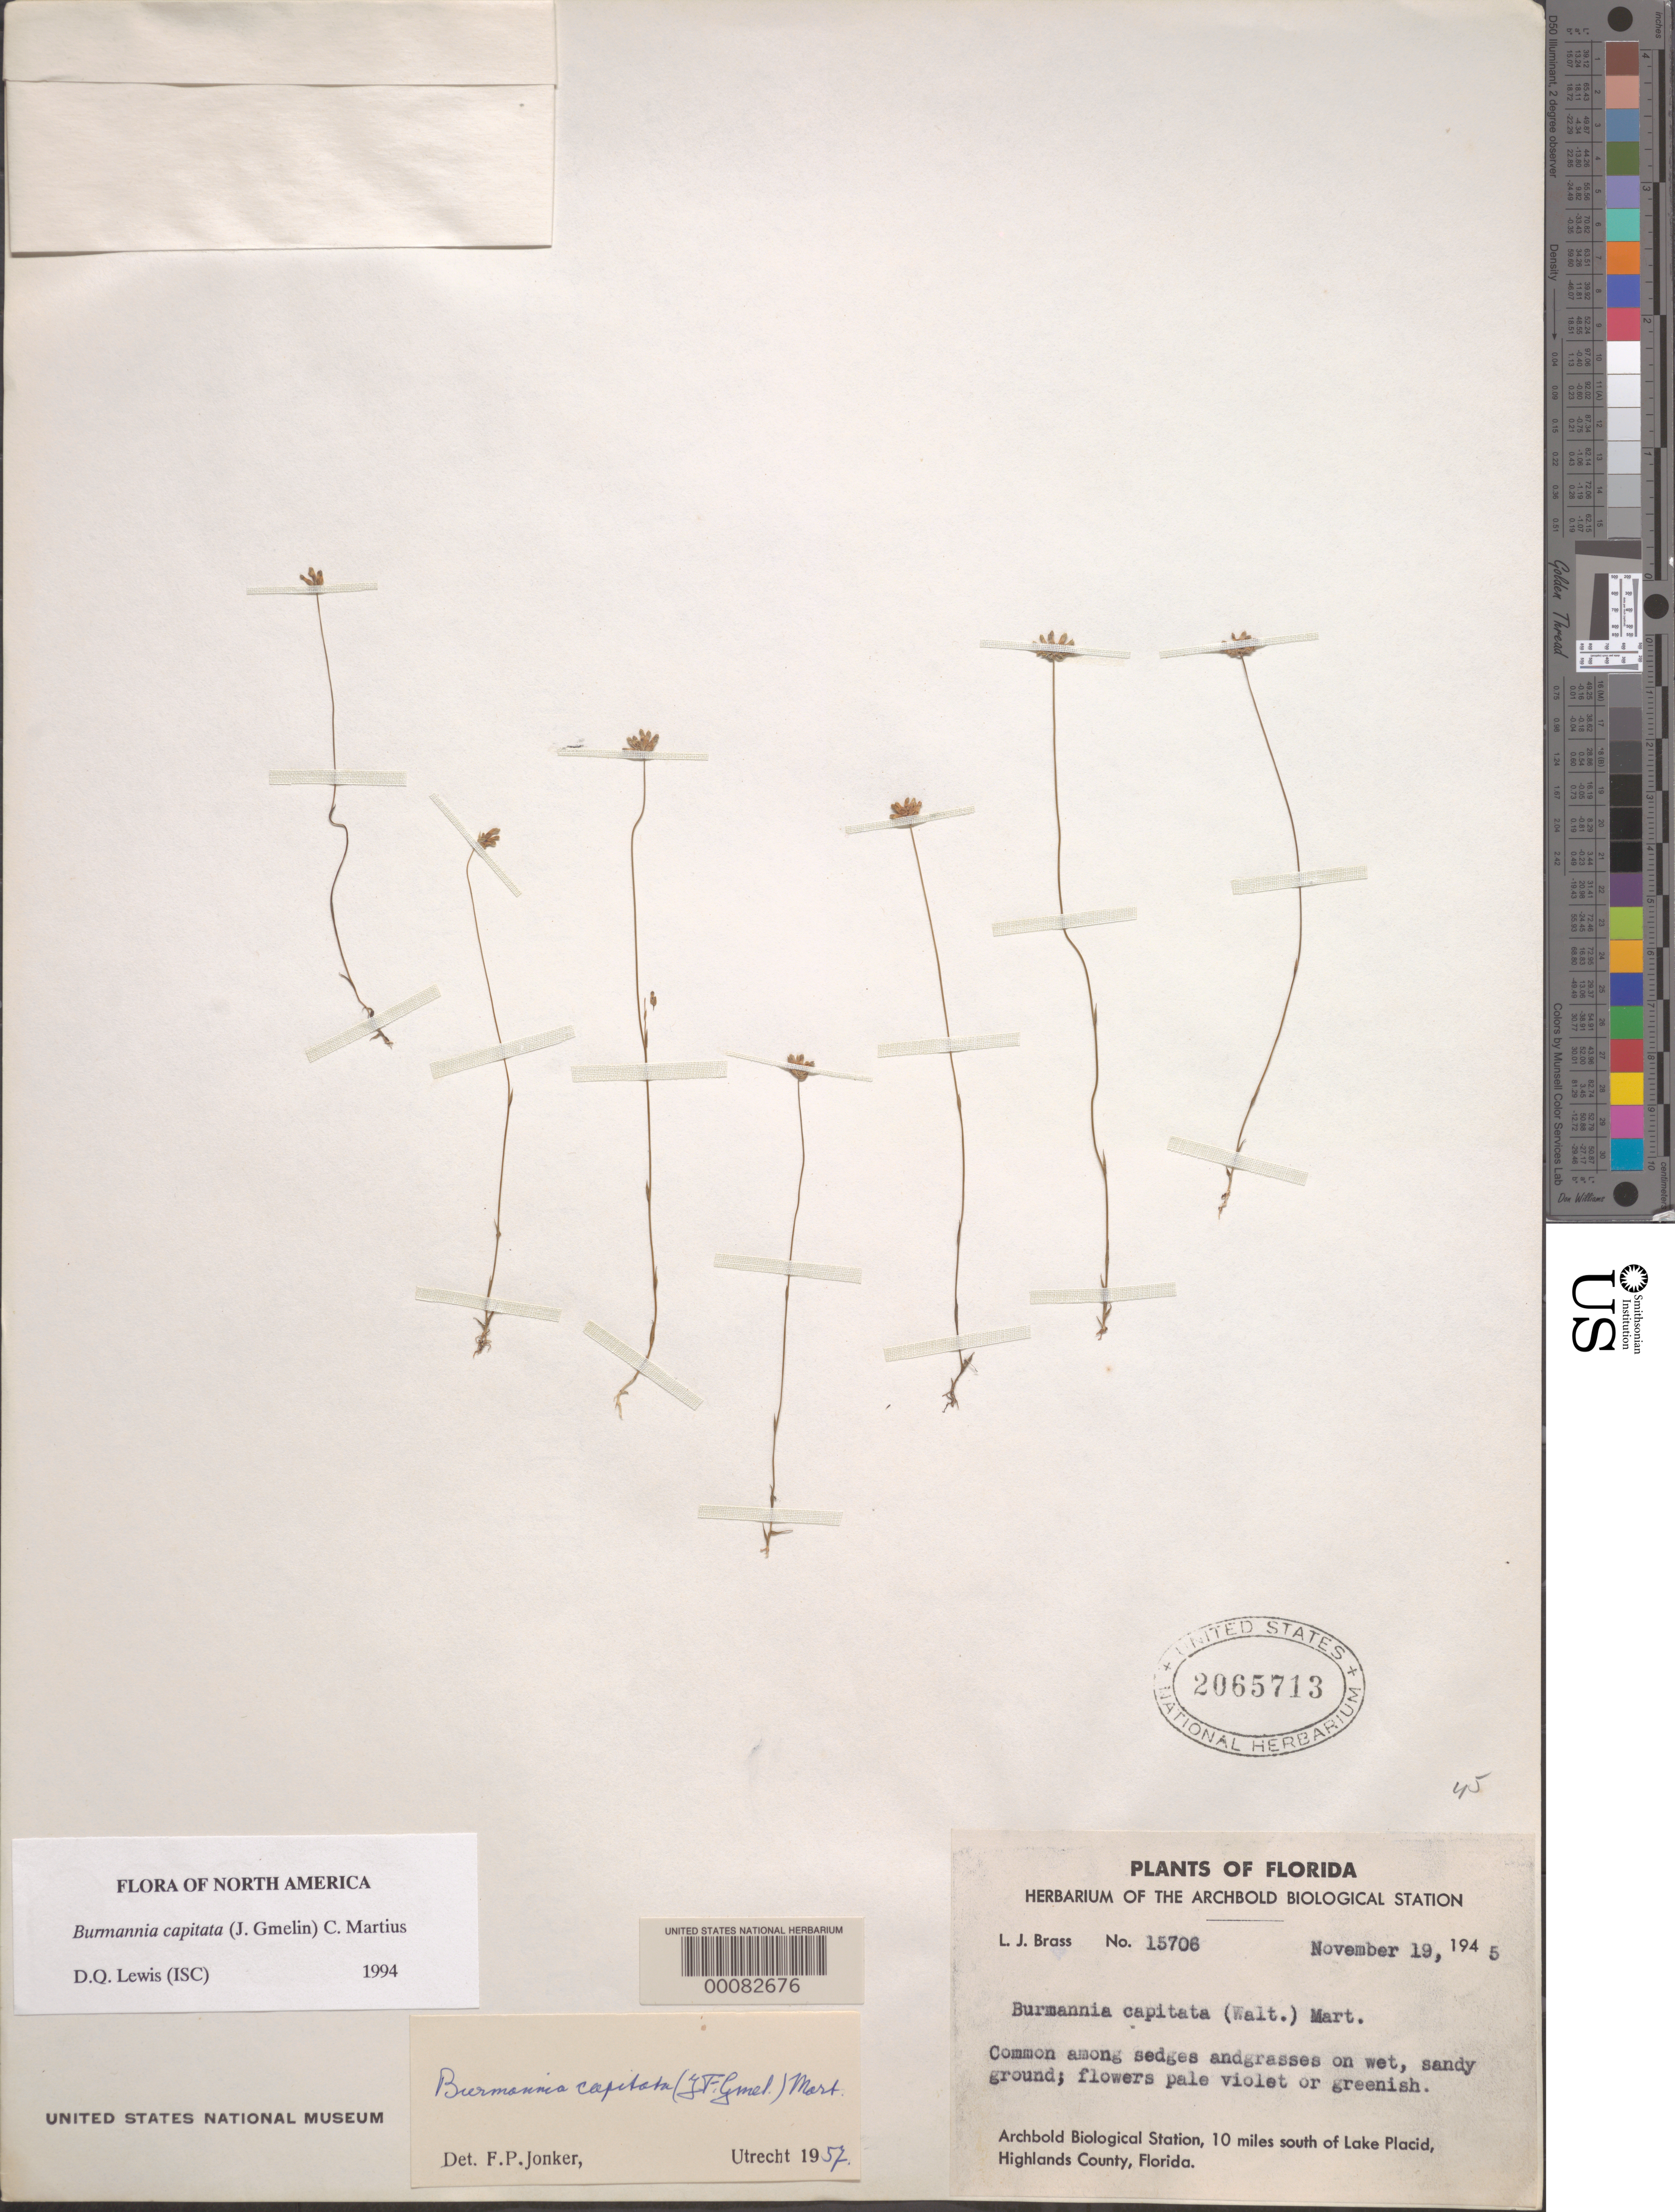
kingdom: Plantae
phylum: Tracheophyta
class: Liliopsida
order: Dioscoreales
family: Burmanniaceae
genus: Burmannia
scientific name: Burmannia capitata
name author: (Walter ex J.F. Gmel.) Mart.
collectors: L. J. Brass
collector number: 15706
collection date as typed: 19 Nov 1945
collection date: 1945-11-19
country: United States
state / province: Florida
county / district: Highlands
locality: S of lake placid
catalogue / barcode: US 2065713